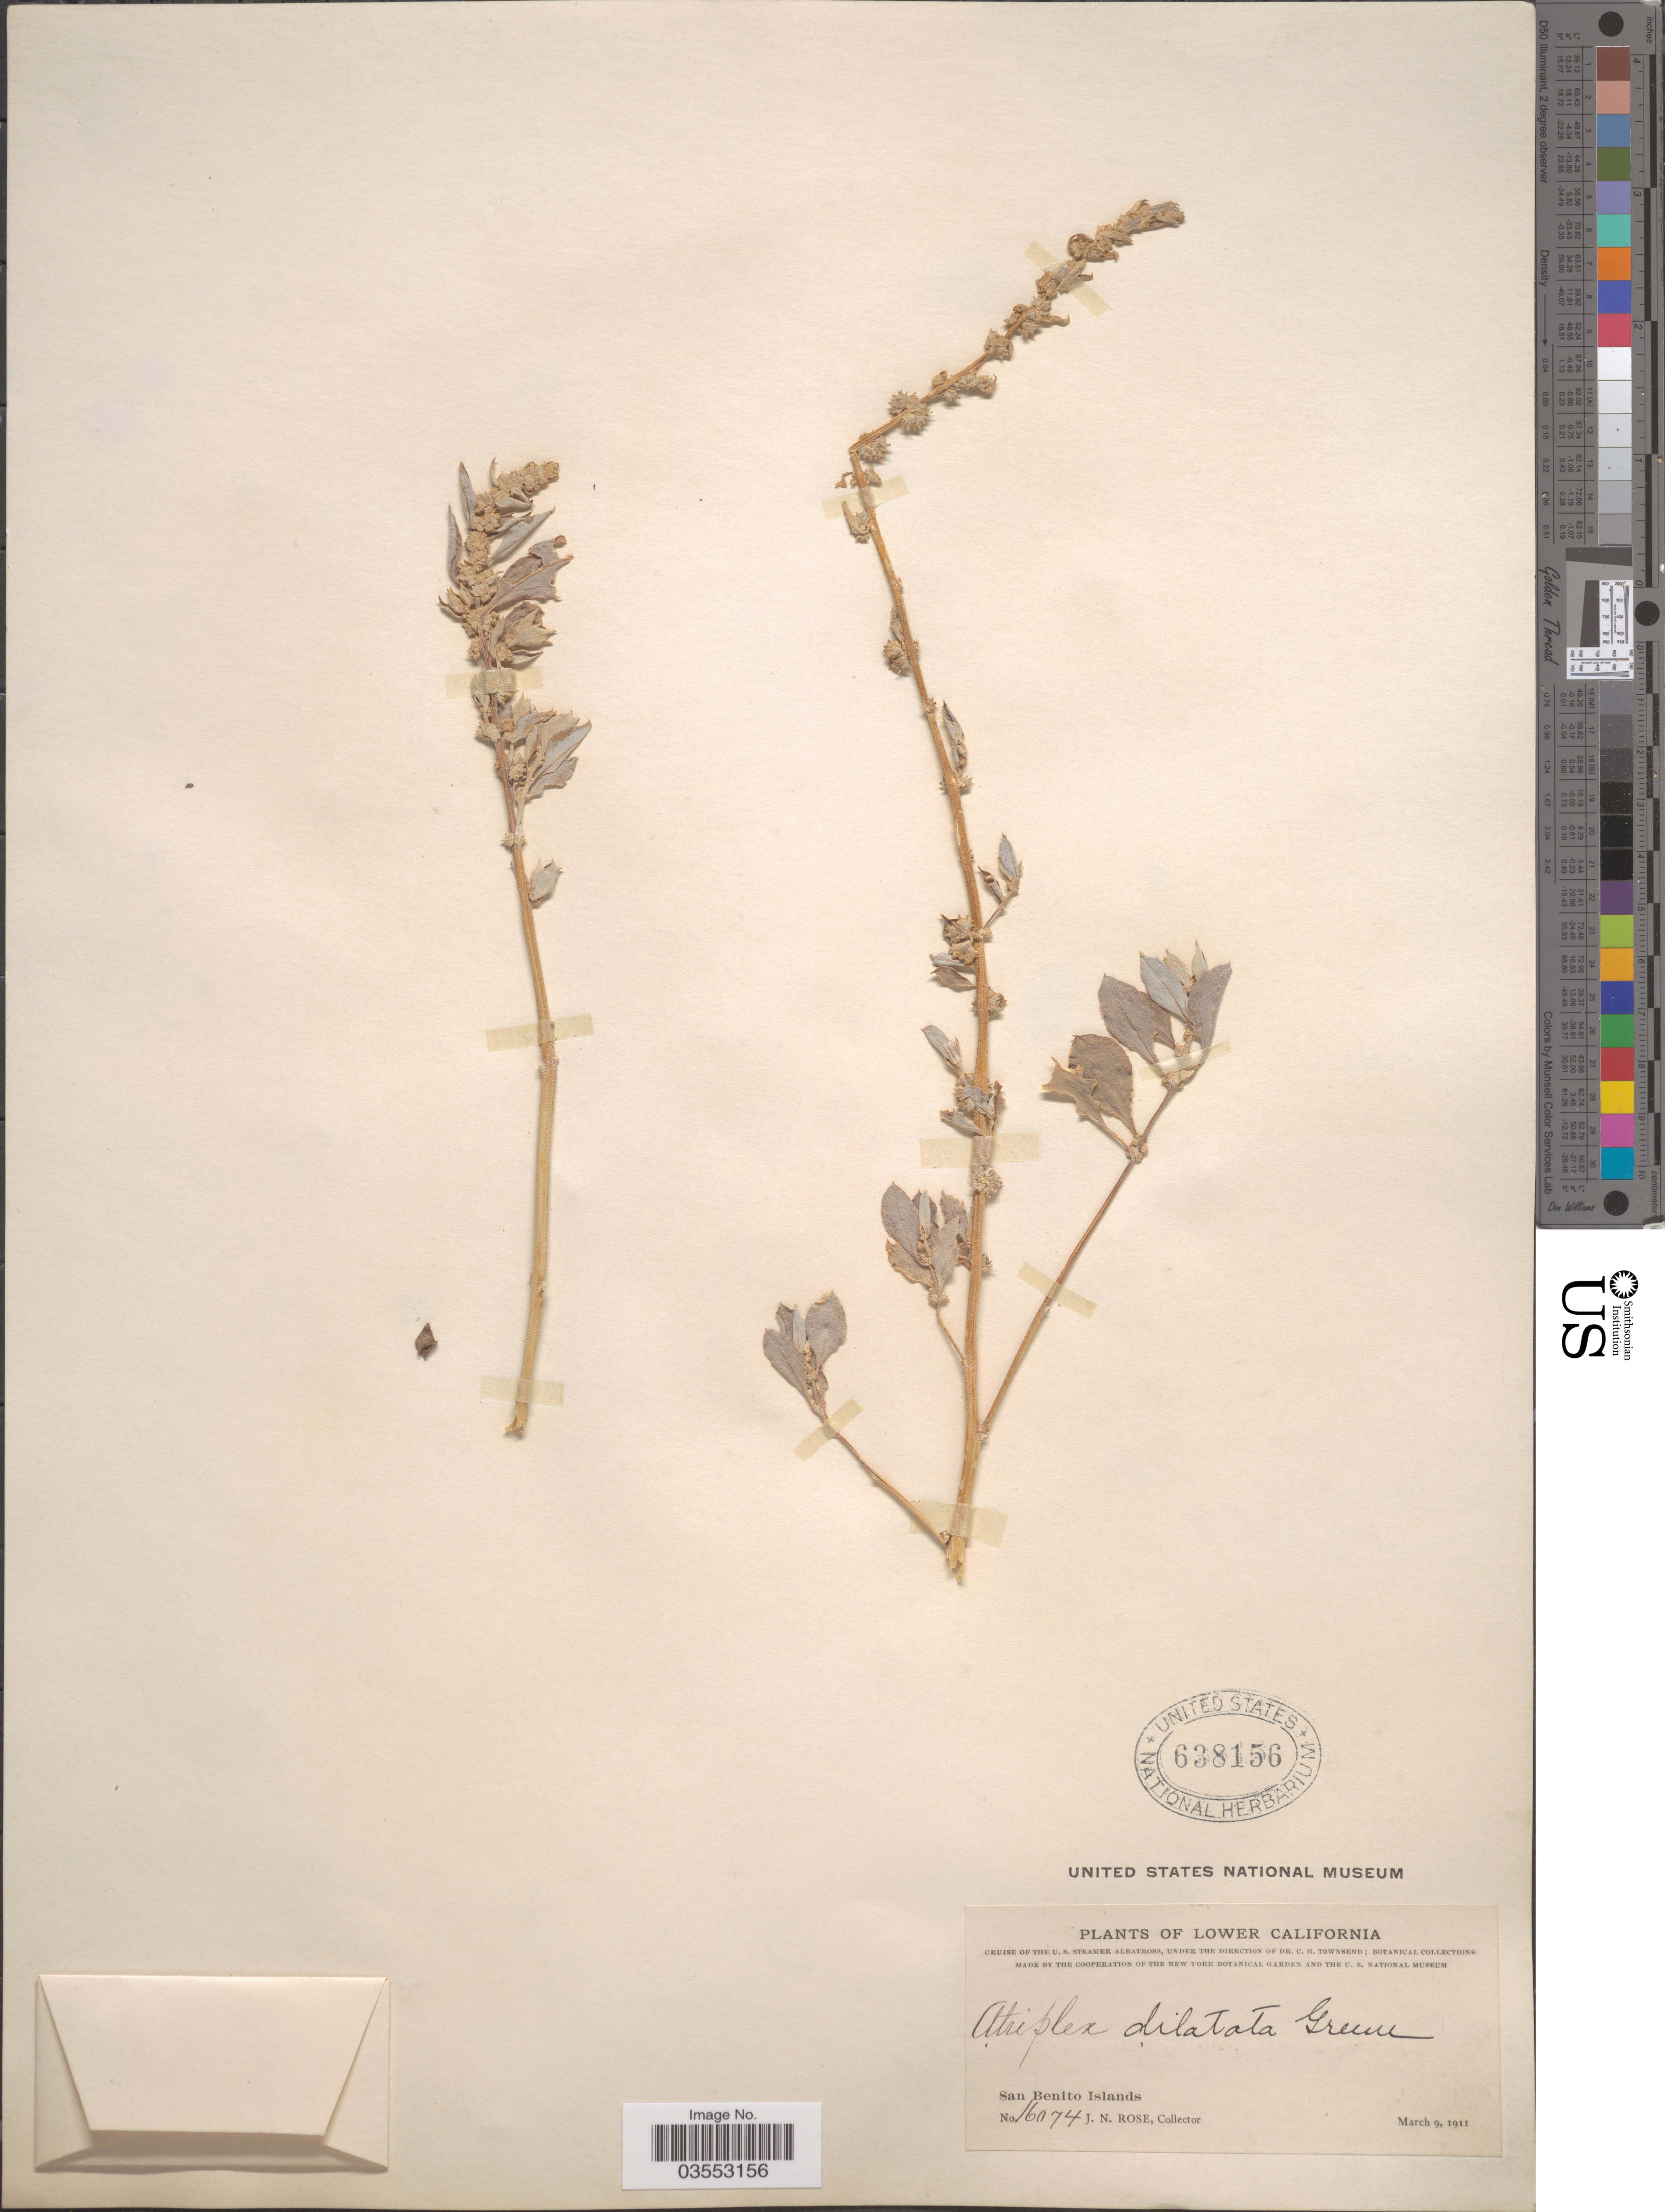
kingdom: Plantae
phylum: Tracheophyta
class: Magnoliopsida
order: Caryophyllales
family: Amaranthaceae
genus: Atriplex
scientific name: Atriplex barclayana subsp. dilatata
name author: (Greene) H.M. Hall & Clem.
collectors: J. N. Rose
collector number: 16074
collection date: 1911-03-09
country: Mexico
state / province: Baja California Norte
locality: Lower California. San Benito Islands.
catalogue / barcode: US 638156